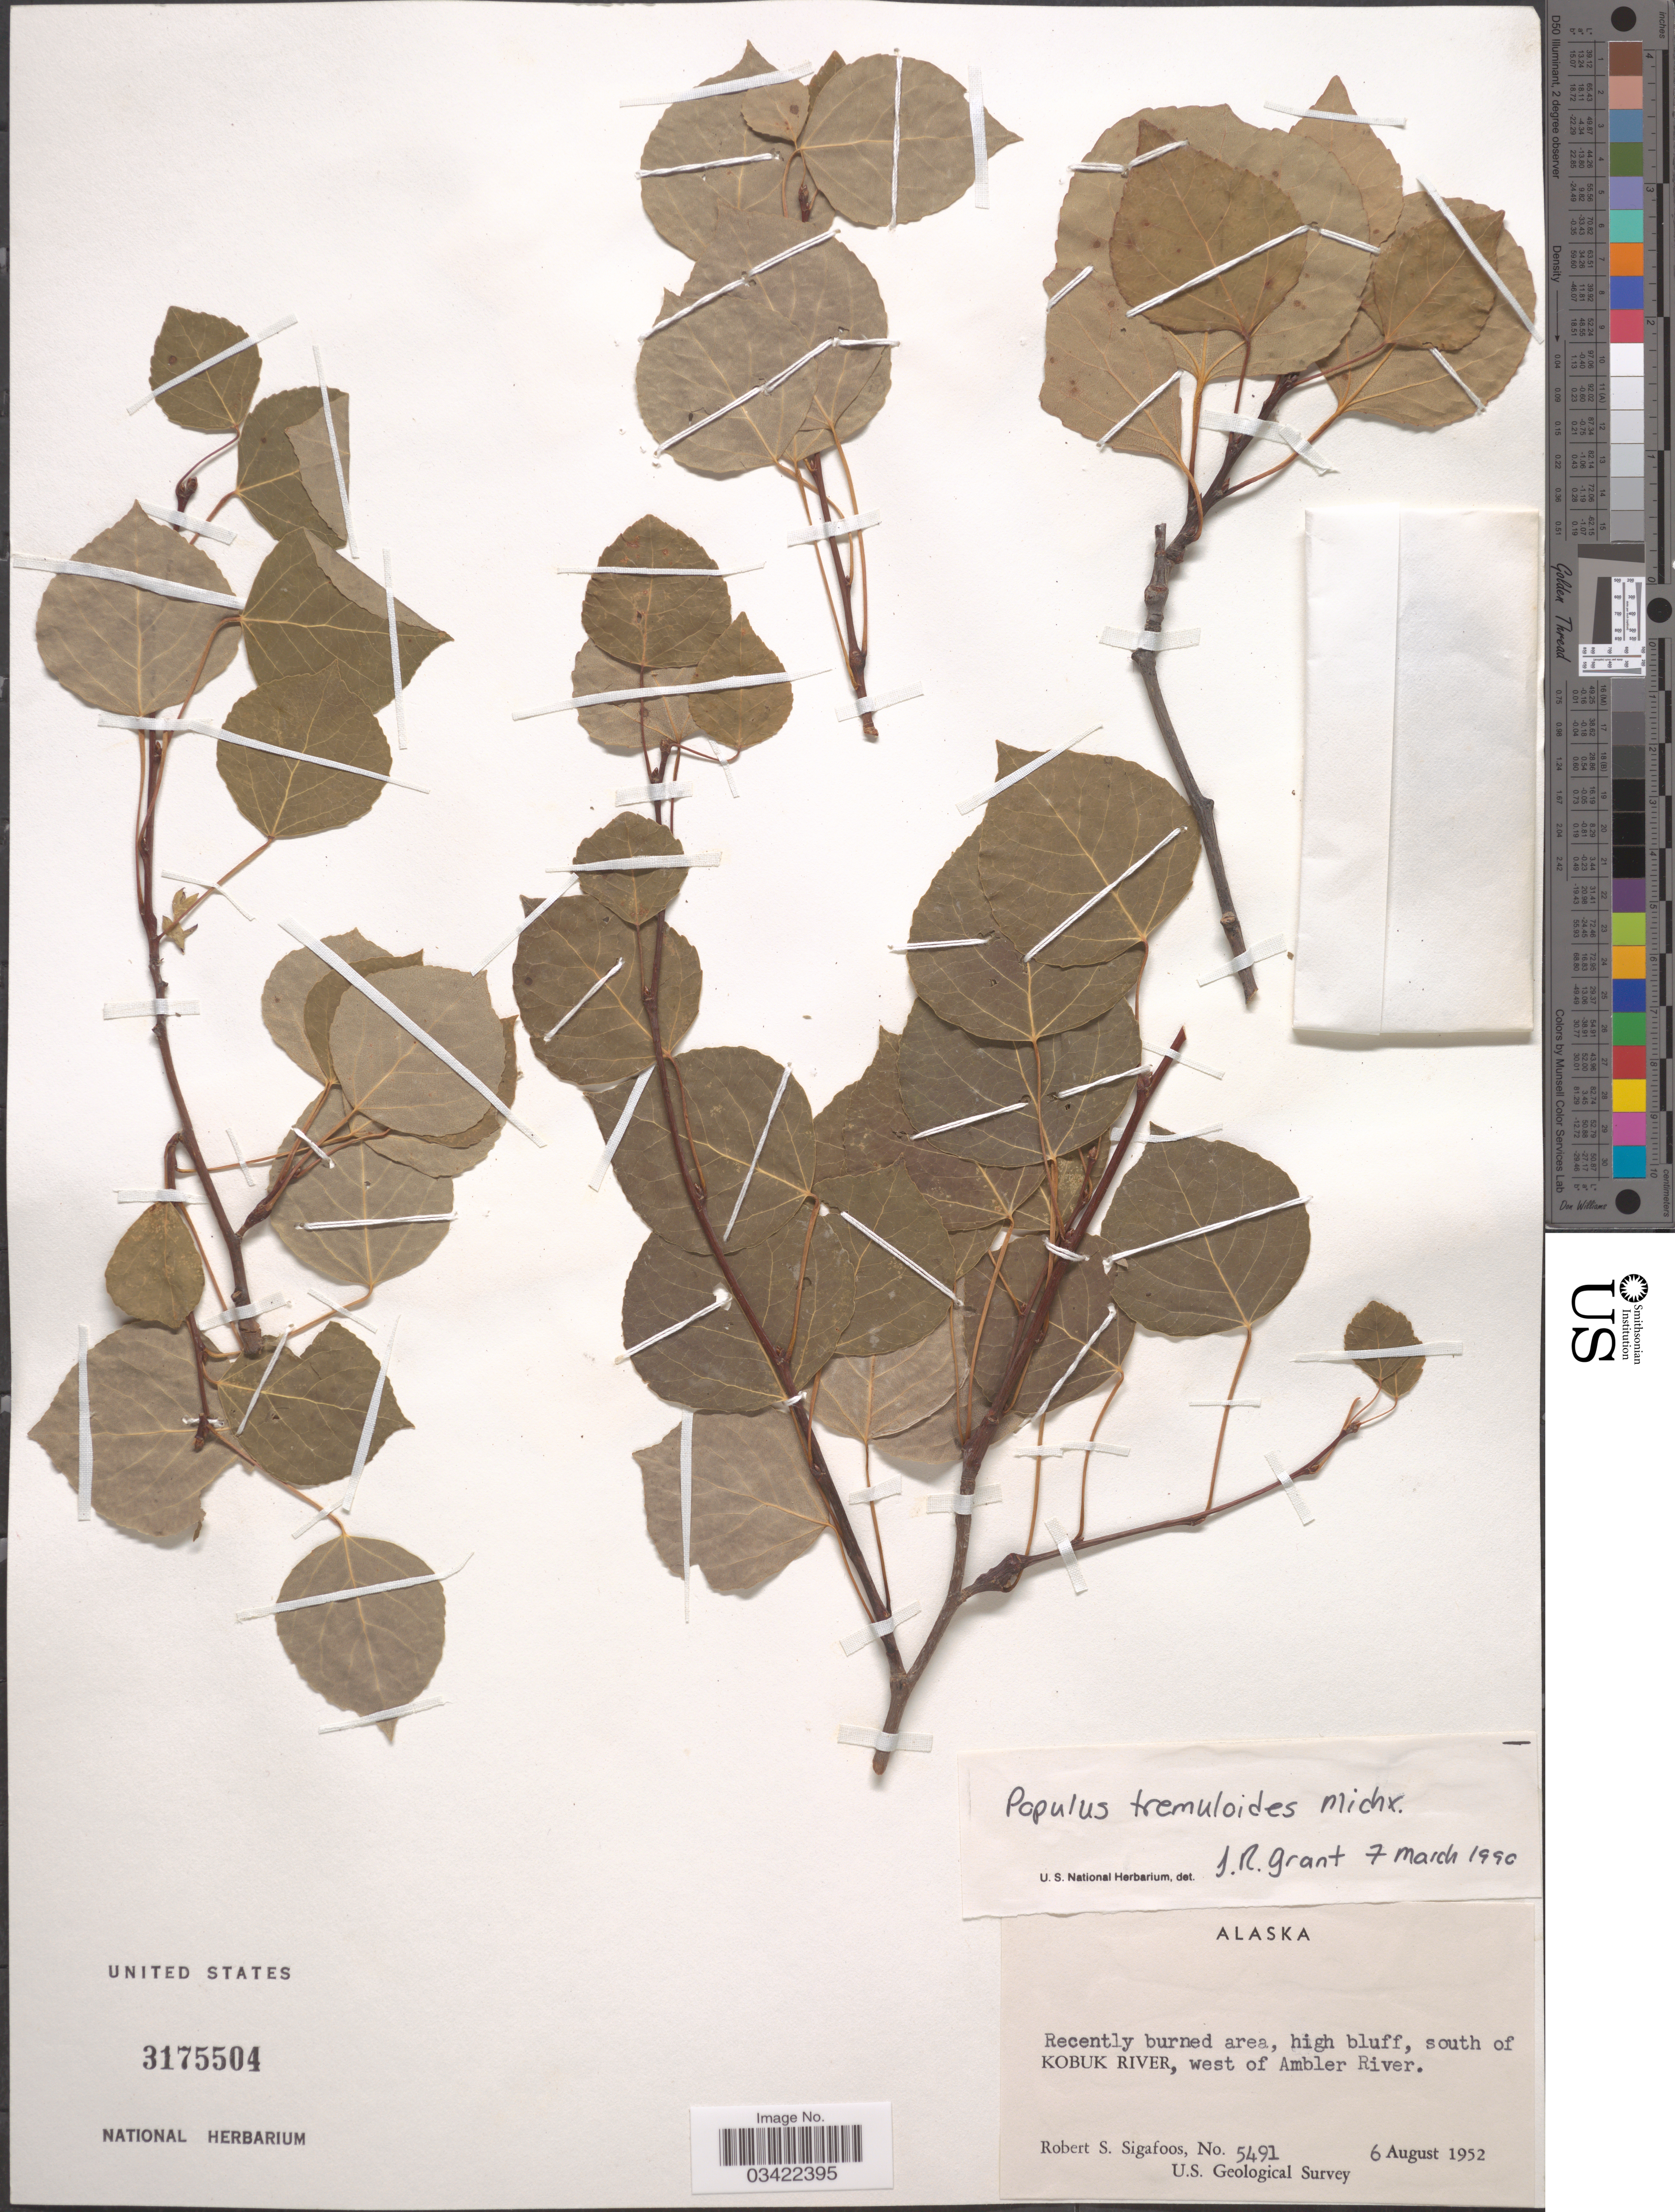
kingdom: Plantae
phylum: Tracheophyta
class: Magnoliopsida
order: Malpighiales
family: Salicaceae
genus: Populus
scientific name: Populus tremuloides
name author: Michx.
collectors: R. Sigafoos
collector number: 5491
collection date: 1952-08-06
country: United States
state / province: Alaska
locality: South of Kobuk River, west of Ambler River.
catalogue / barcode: US 3175504